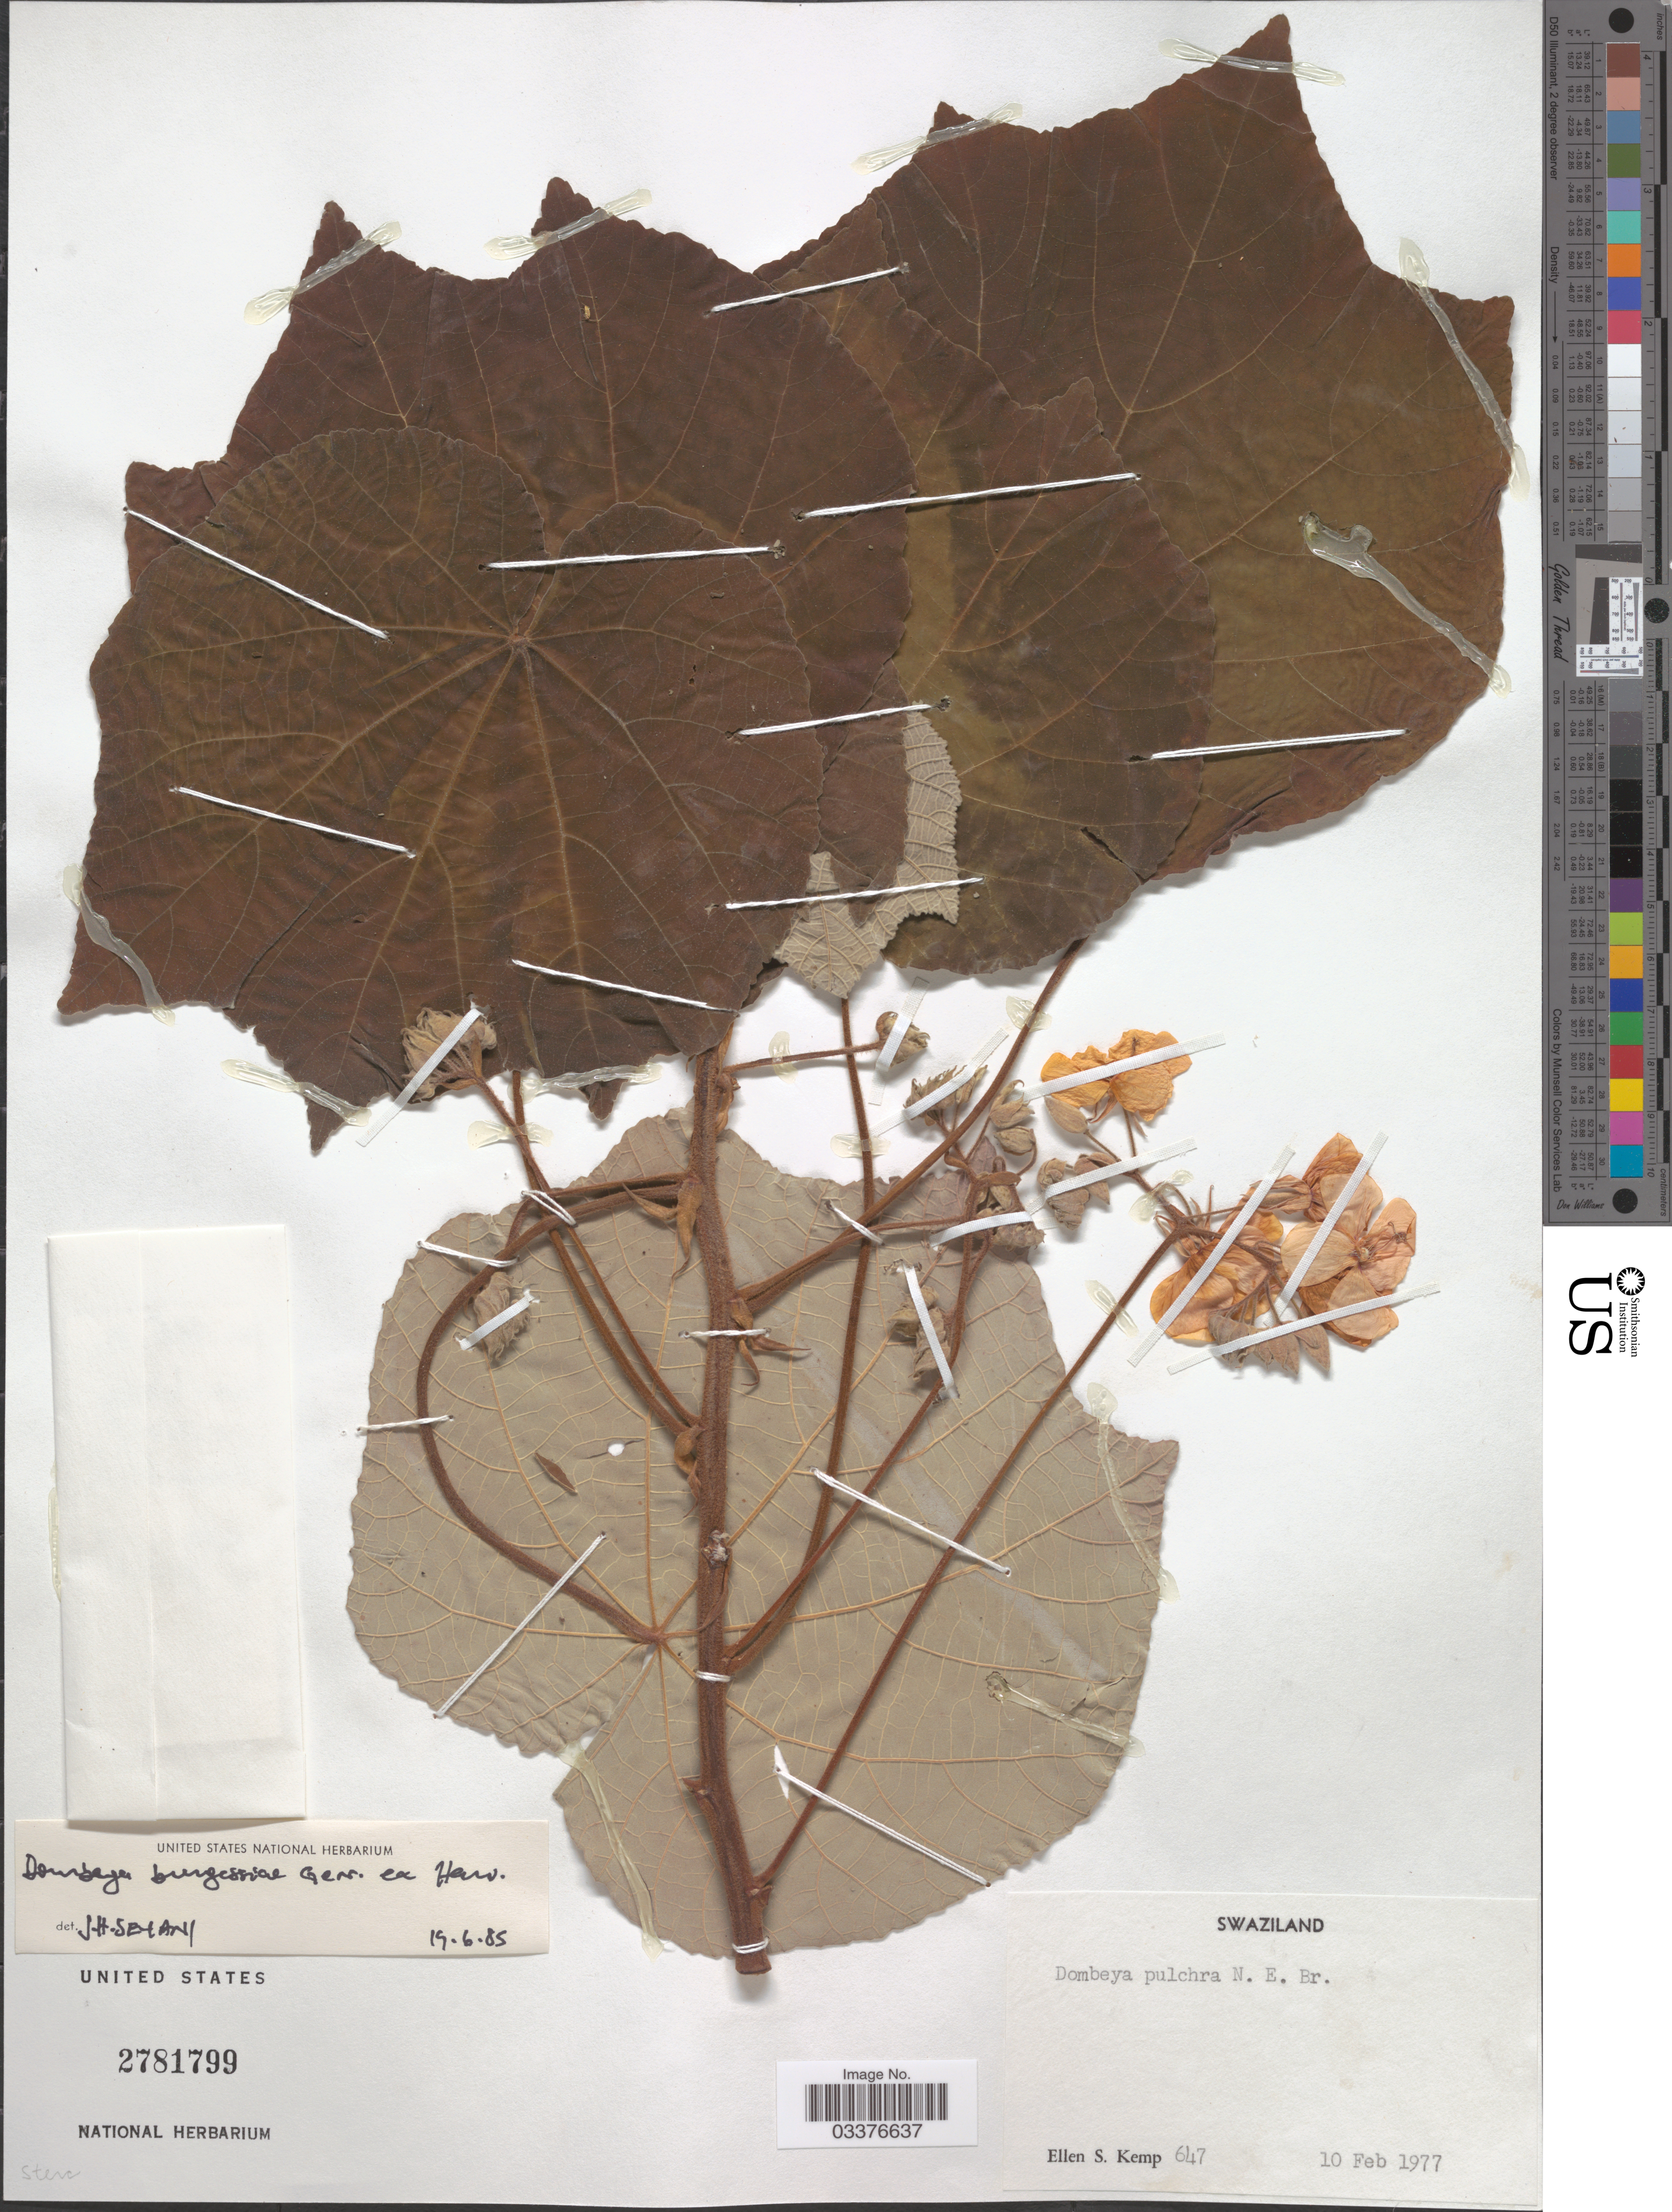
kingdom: Plantae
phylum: Tracheophyta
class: Magnoliopsida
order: Malvales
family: Malvaceae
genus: Dombeya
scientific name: Dombeya burgessiae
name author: Gerrard ex Harv.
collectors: E. S. Kemp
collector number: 647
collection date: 1977-02-10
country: Eswatini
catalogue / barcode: US 2781799